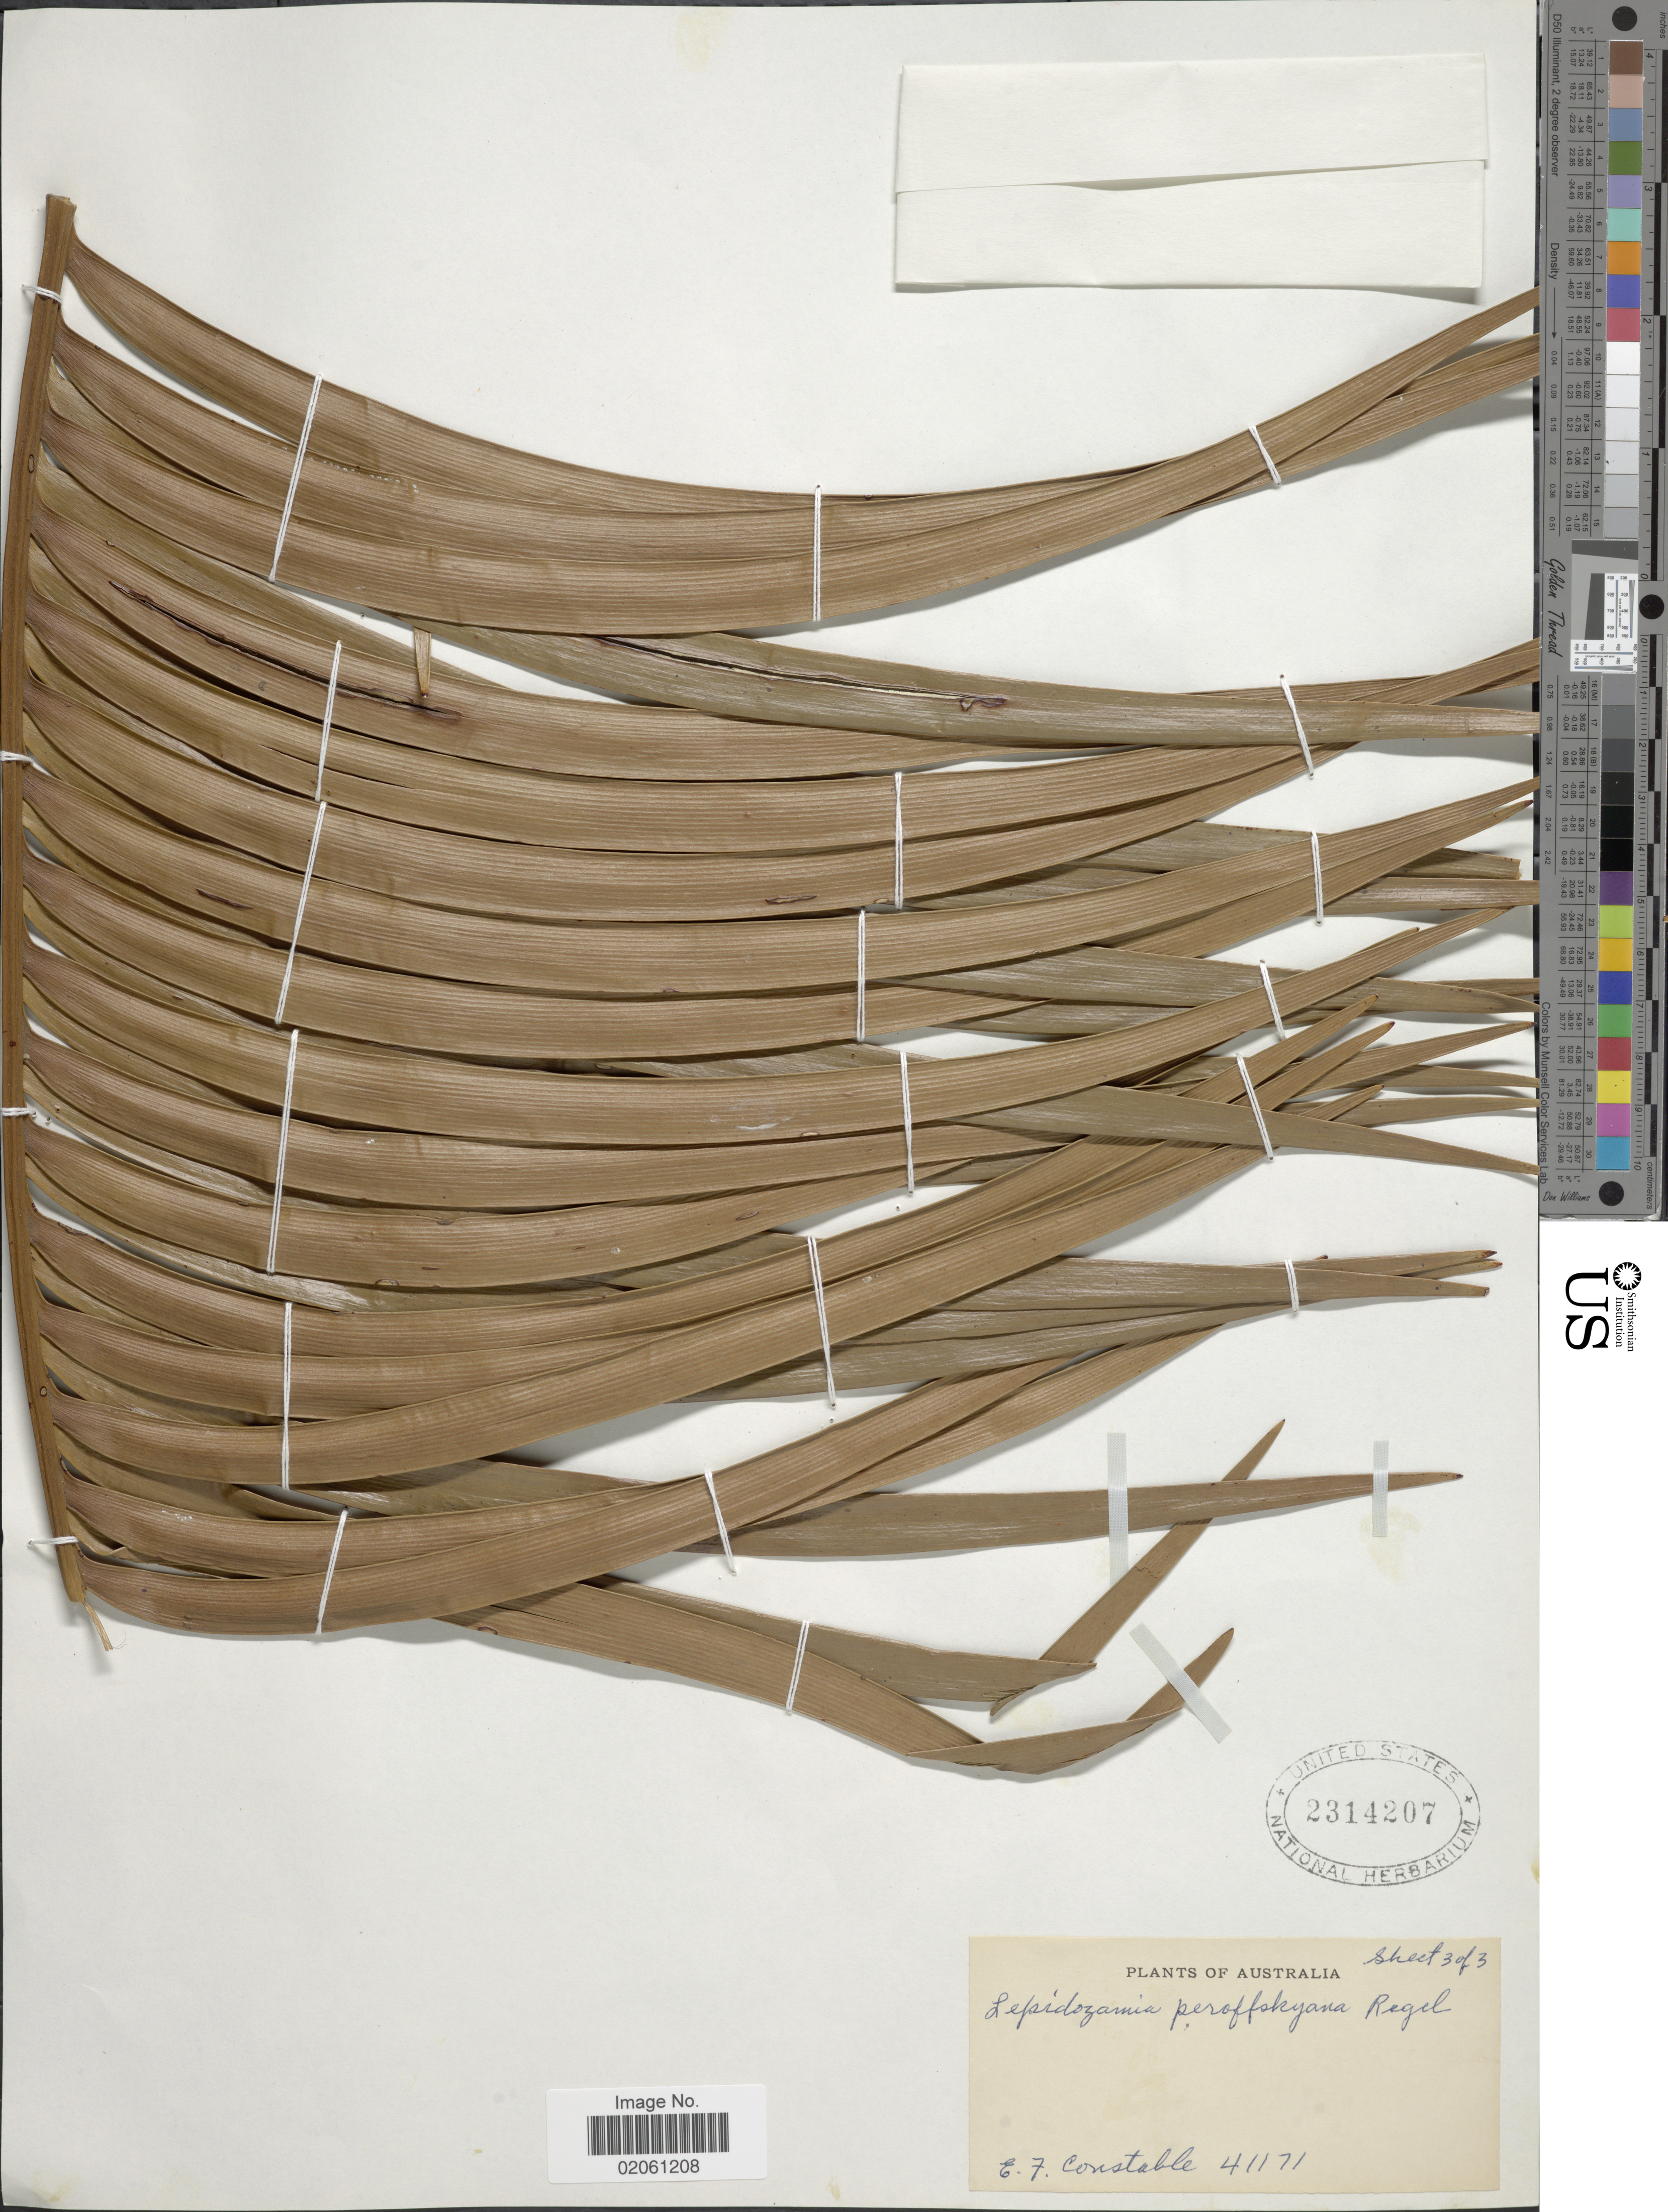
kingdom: Plantae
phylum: Tracheophyta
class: Cycadopsida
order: Cycadales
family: Zamiaceae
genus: Lepidozamia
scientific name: Lepidozamia peroffskyana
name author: Regel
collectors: E. F. Constable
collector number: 41171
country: Australia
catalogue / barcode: US 2314207